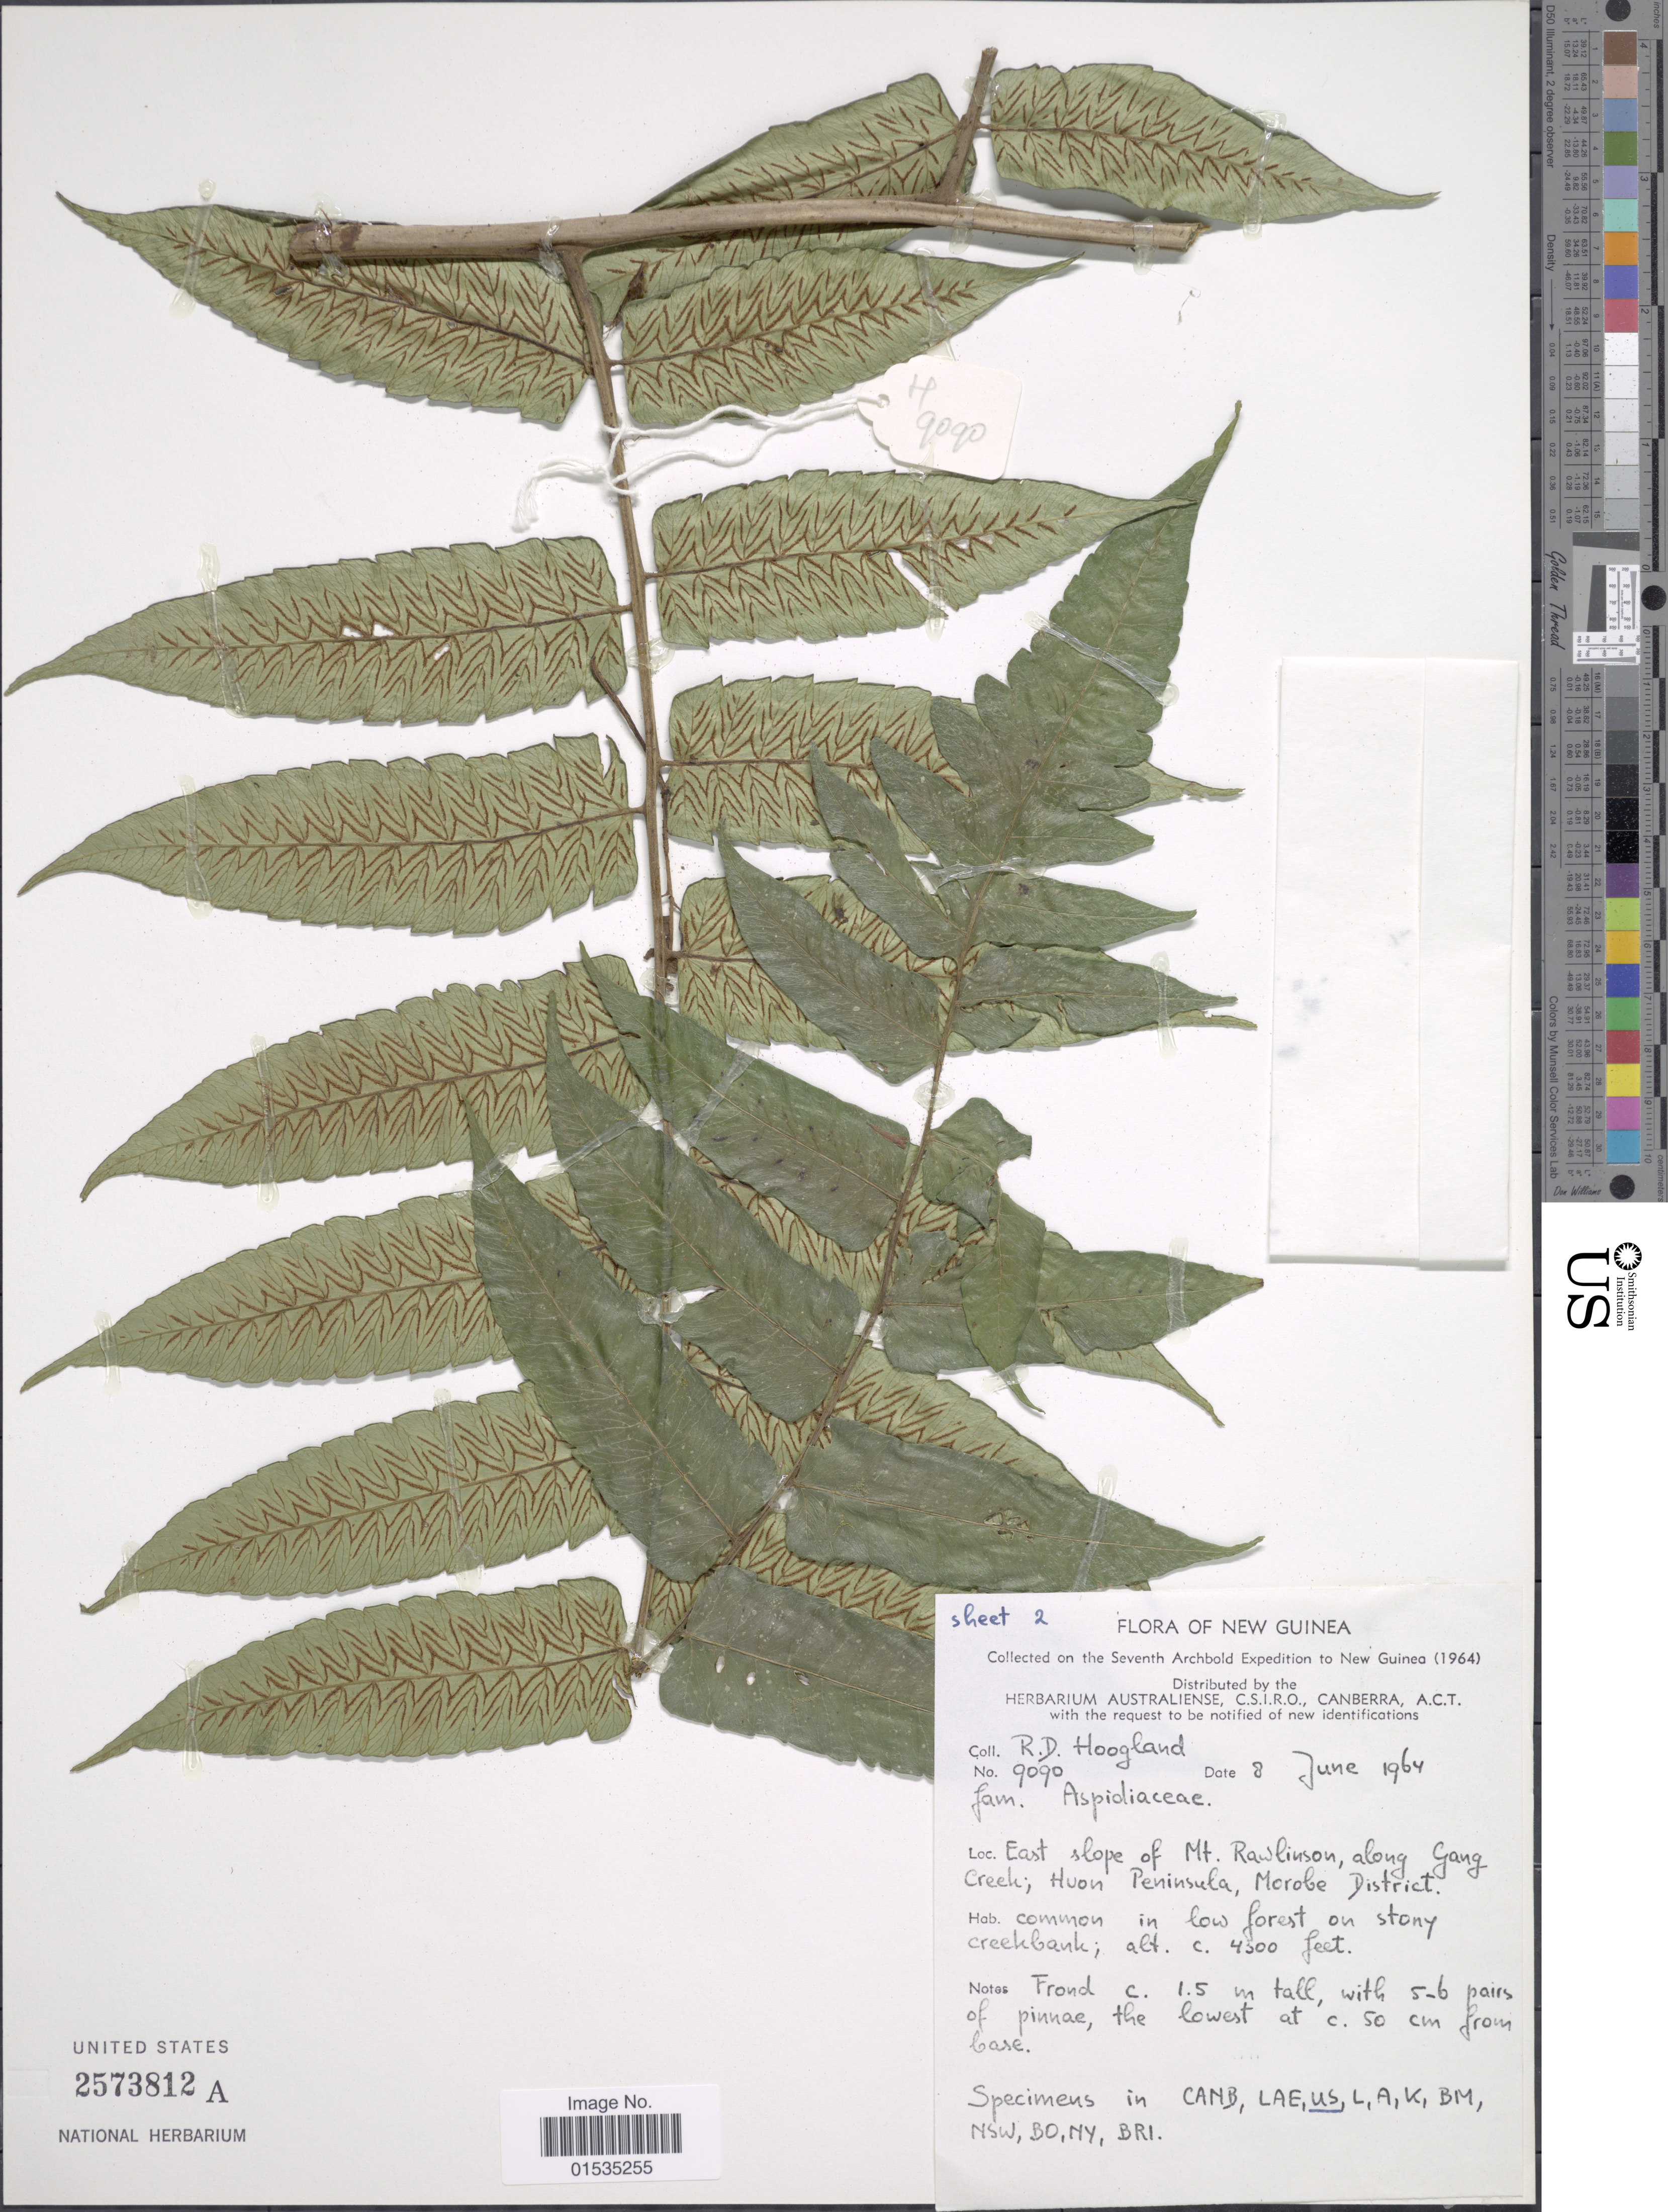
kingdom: Plantae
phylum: Tracheophyta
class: Polypodiopsida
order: Polypodiales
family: Athyriaceae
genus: Diplazium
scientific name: Diplazium spinulosum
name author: Blume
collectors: R. D. Hoogland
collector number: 9090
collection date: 1964-06-08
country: Papua New Guinea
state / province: Morobe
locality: New Guinea, East slope of Mt. Rawlinson, along Gang Creek, Huon Peninsula, Morobe District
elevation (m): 1372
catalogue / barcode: US 2573812A